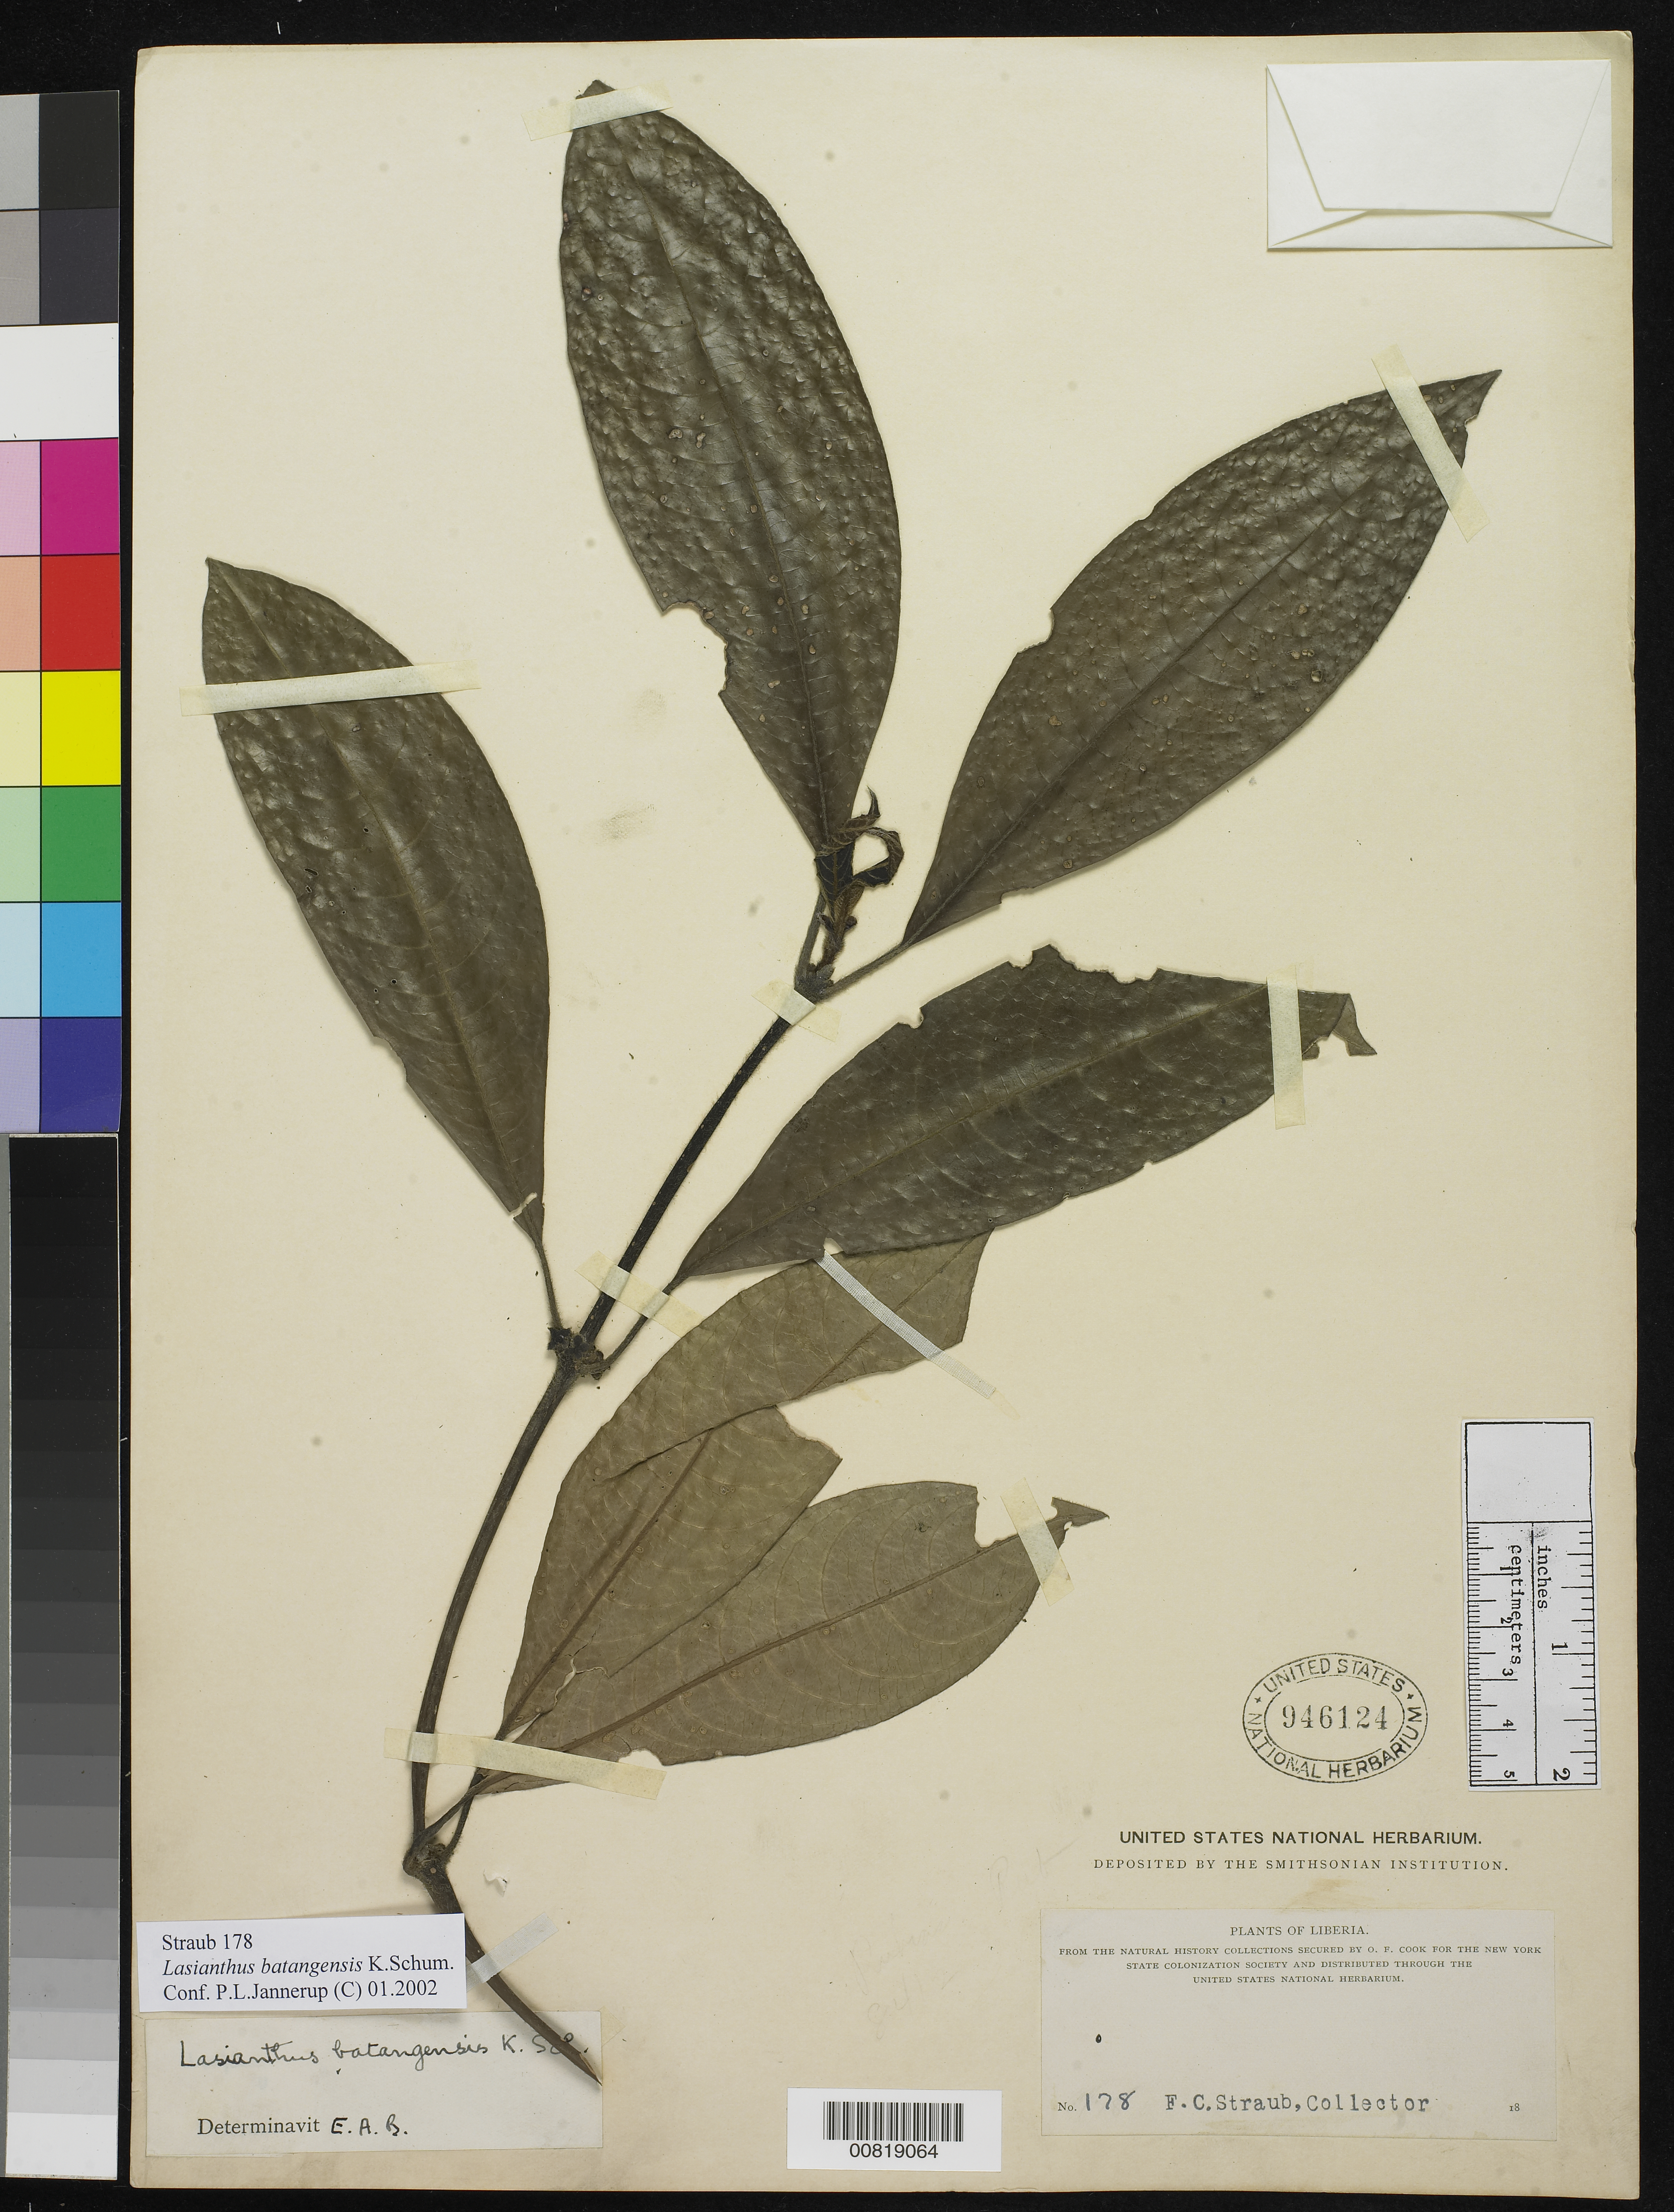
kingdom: Plantae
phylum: Tracheophyta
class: Magnoliopsida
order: Gentianales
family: Rubiaceae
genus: Lasianthus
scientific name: Lasianthus batagensis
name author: K. Schum.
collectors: F. Straub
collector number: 178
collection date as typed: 18--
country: Liberia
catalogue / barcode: US 946124